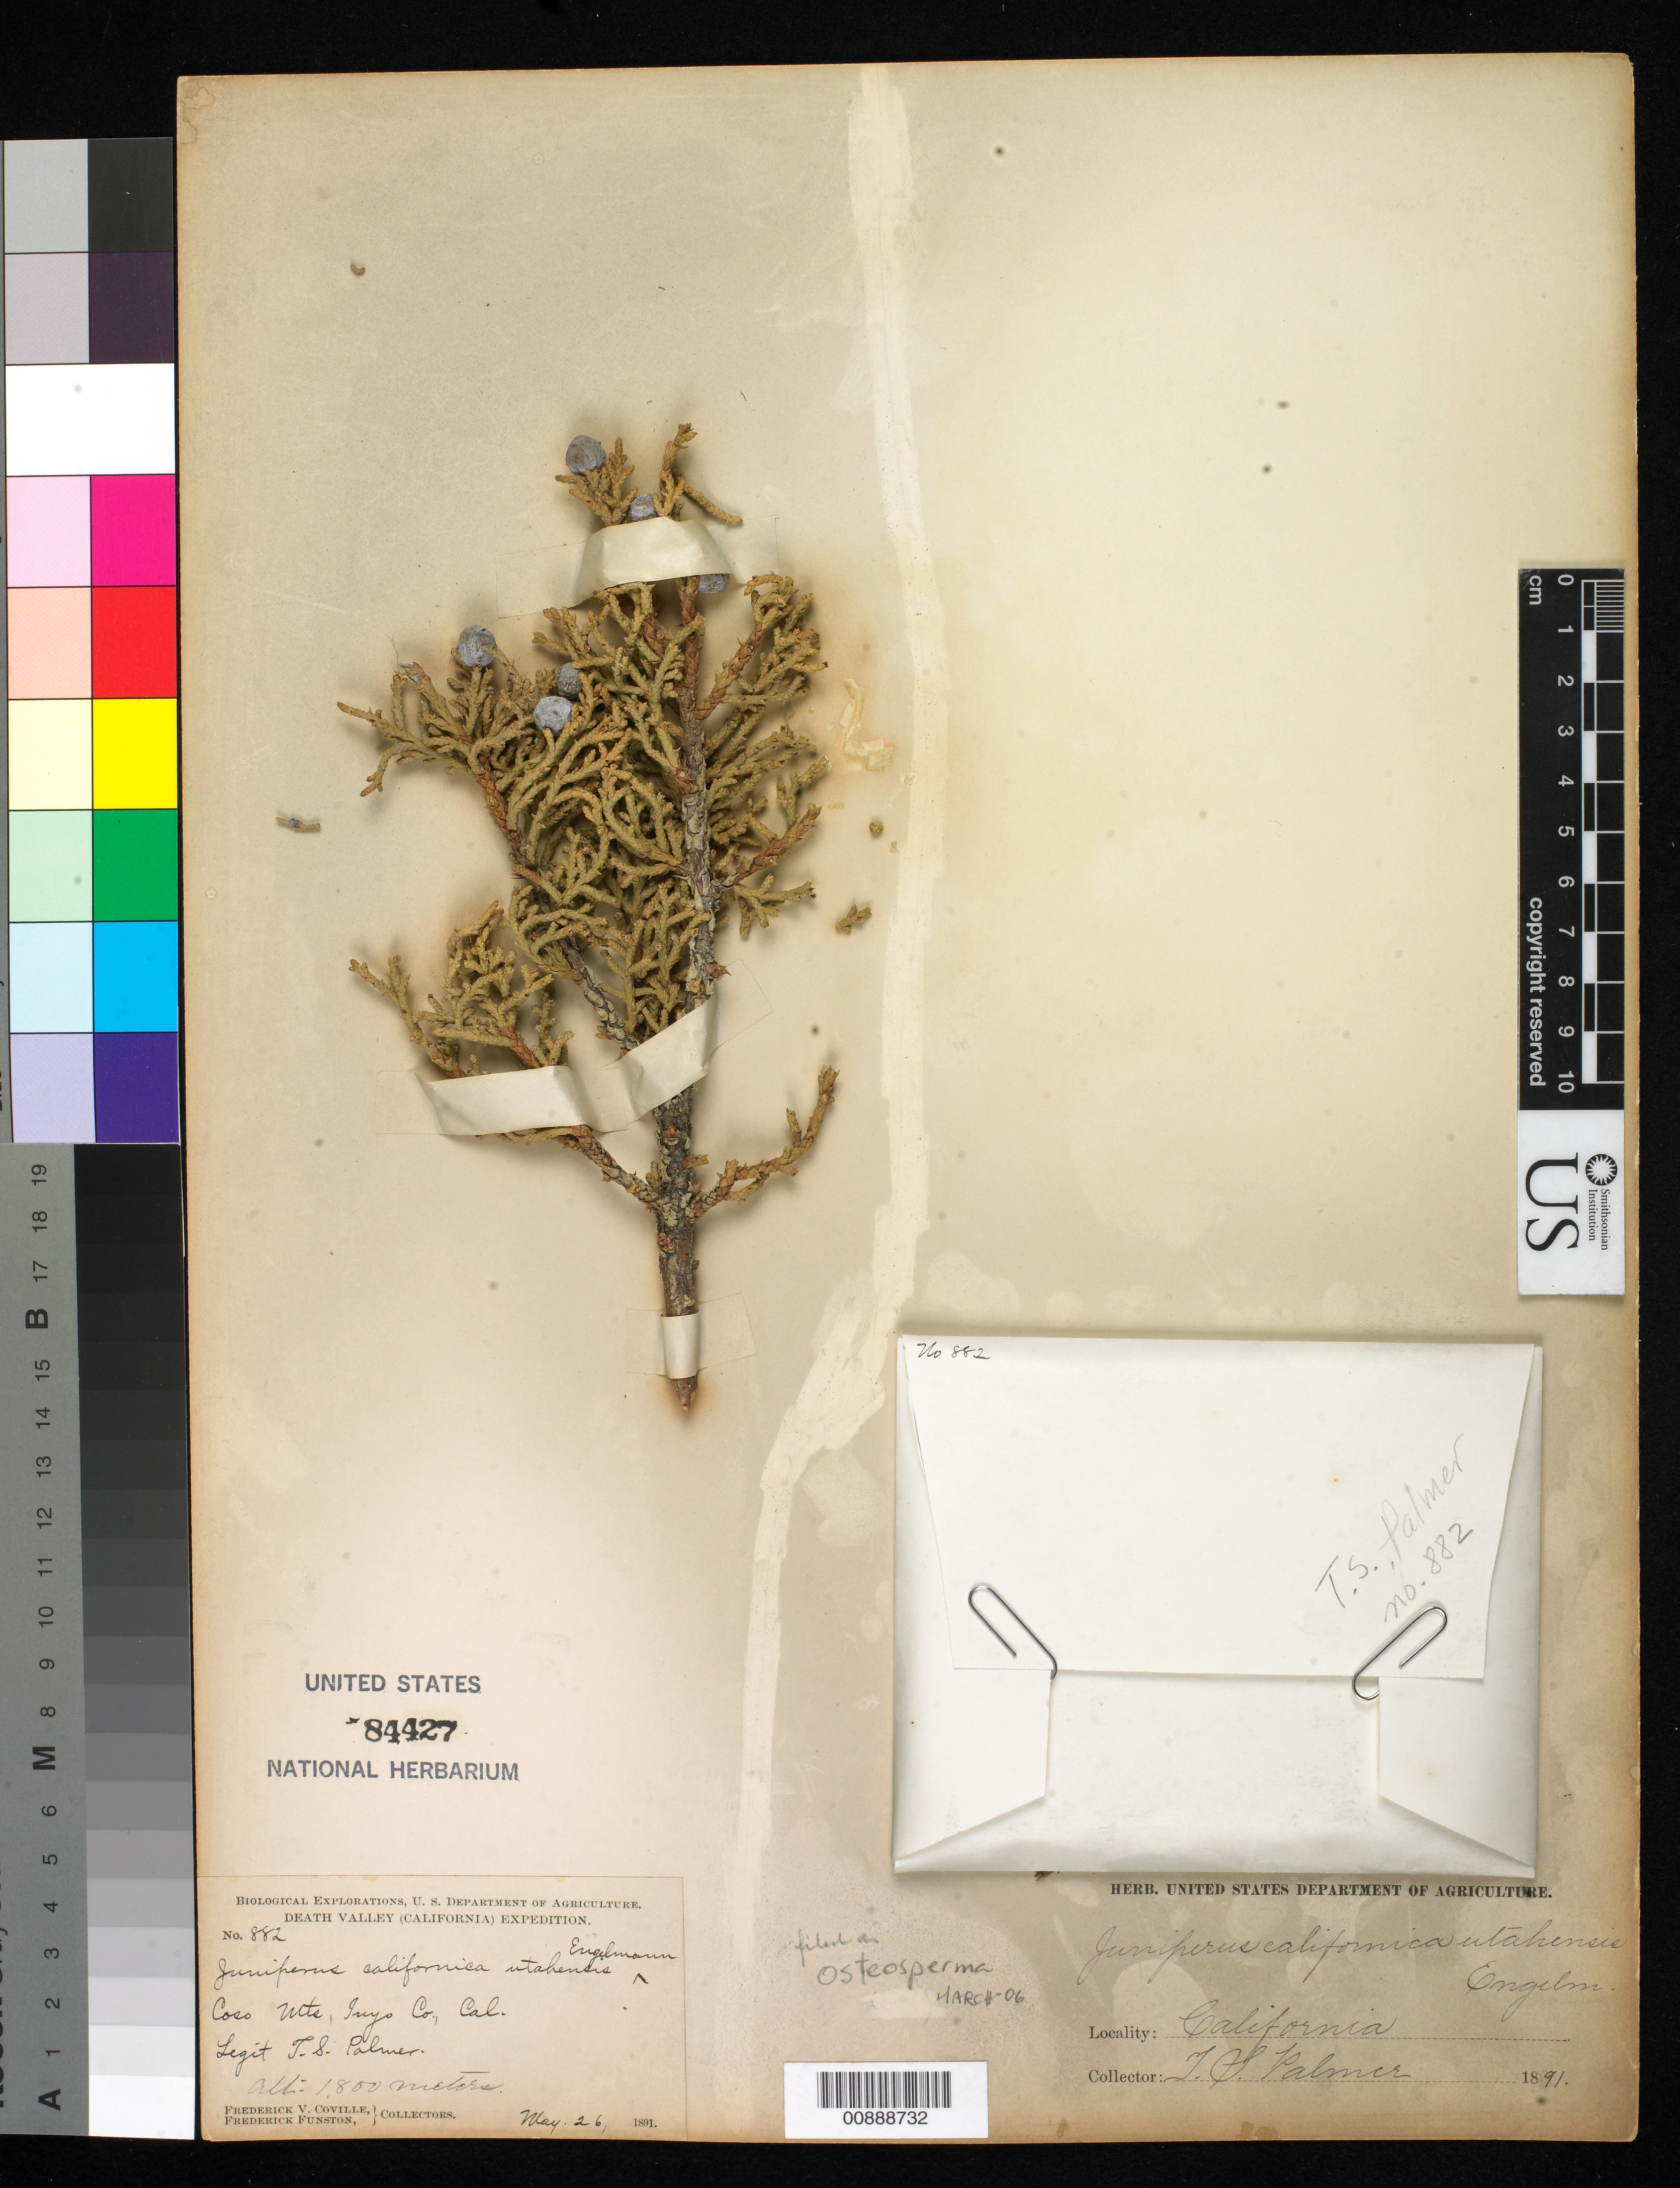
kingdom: Plantae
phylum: Tracheophyta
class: Pinopsida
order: Pinales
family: Cupressaceae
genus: Juniperus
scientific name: Juniperus osteosperma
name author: (Torr.) Little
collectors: T. S. Palmer, F. V. Coville & F. Funston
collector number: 882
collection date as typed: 26 May 1891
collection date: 1891-05-26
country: United States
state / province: California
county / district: Inyo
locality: Coso Mts., Inyo County, California.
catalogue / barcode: US 84427